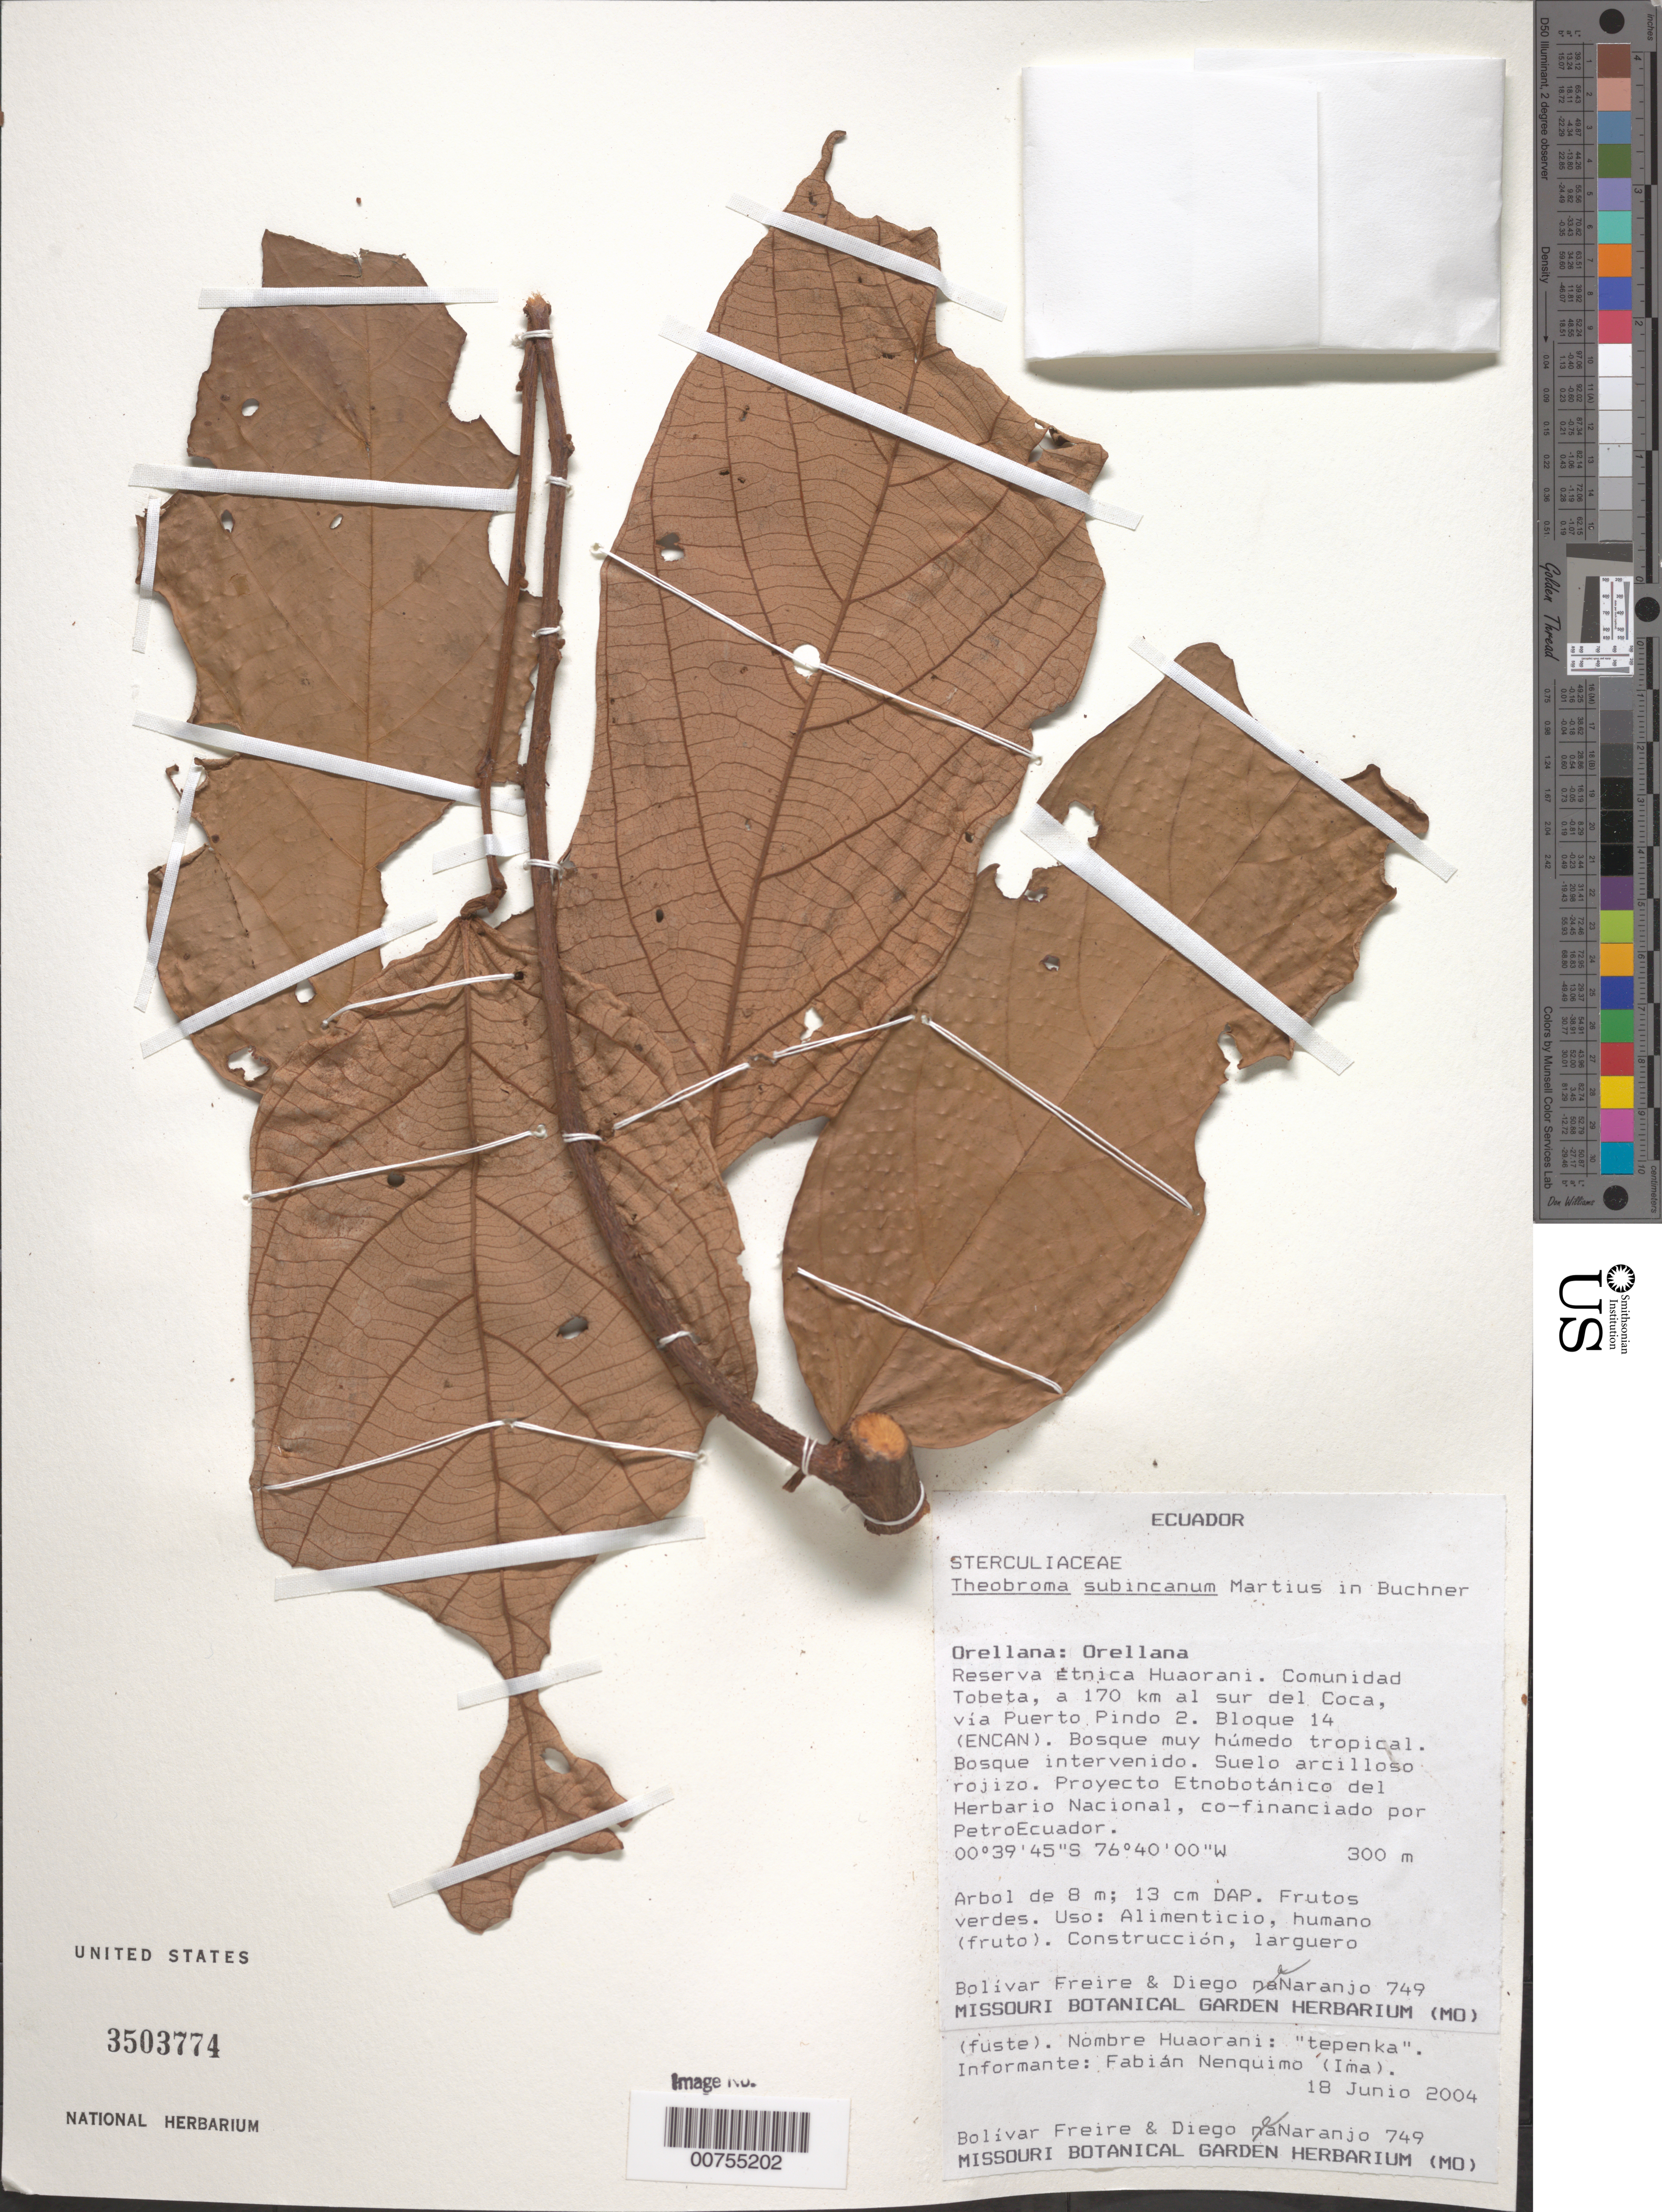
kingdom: Plantae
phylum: Tracheophyta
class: Magnoliopsida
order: Malvales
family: Malvaceae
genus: Theobroma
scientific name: Theobroma subincanum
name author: Mart.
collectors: E. Freire & D. Naranjo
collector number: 749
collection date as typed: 18 Jun 2004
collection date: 2004-06-18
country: Ecuador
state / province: Napo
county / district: Orellana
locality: Orellana, Reserva Étnica Huaorani. Comunidad Tobeta, a 170 km al sur del Coca, via Puerto Pindo 2. Bloque 14 (ENCAN).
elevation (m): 300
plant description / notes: Common name: tepenka; Common name language: Huaorani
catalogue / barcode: US 3503774